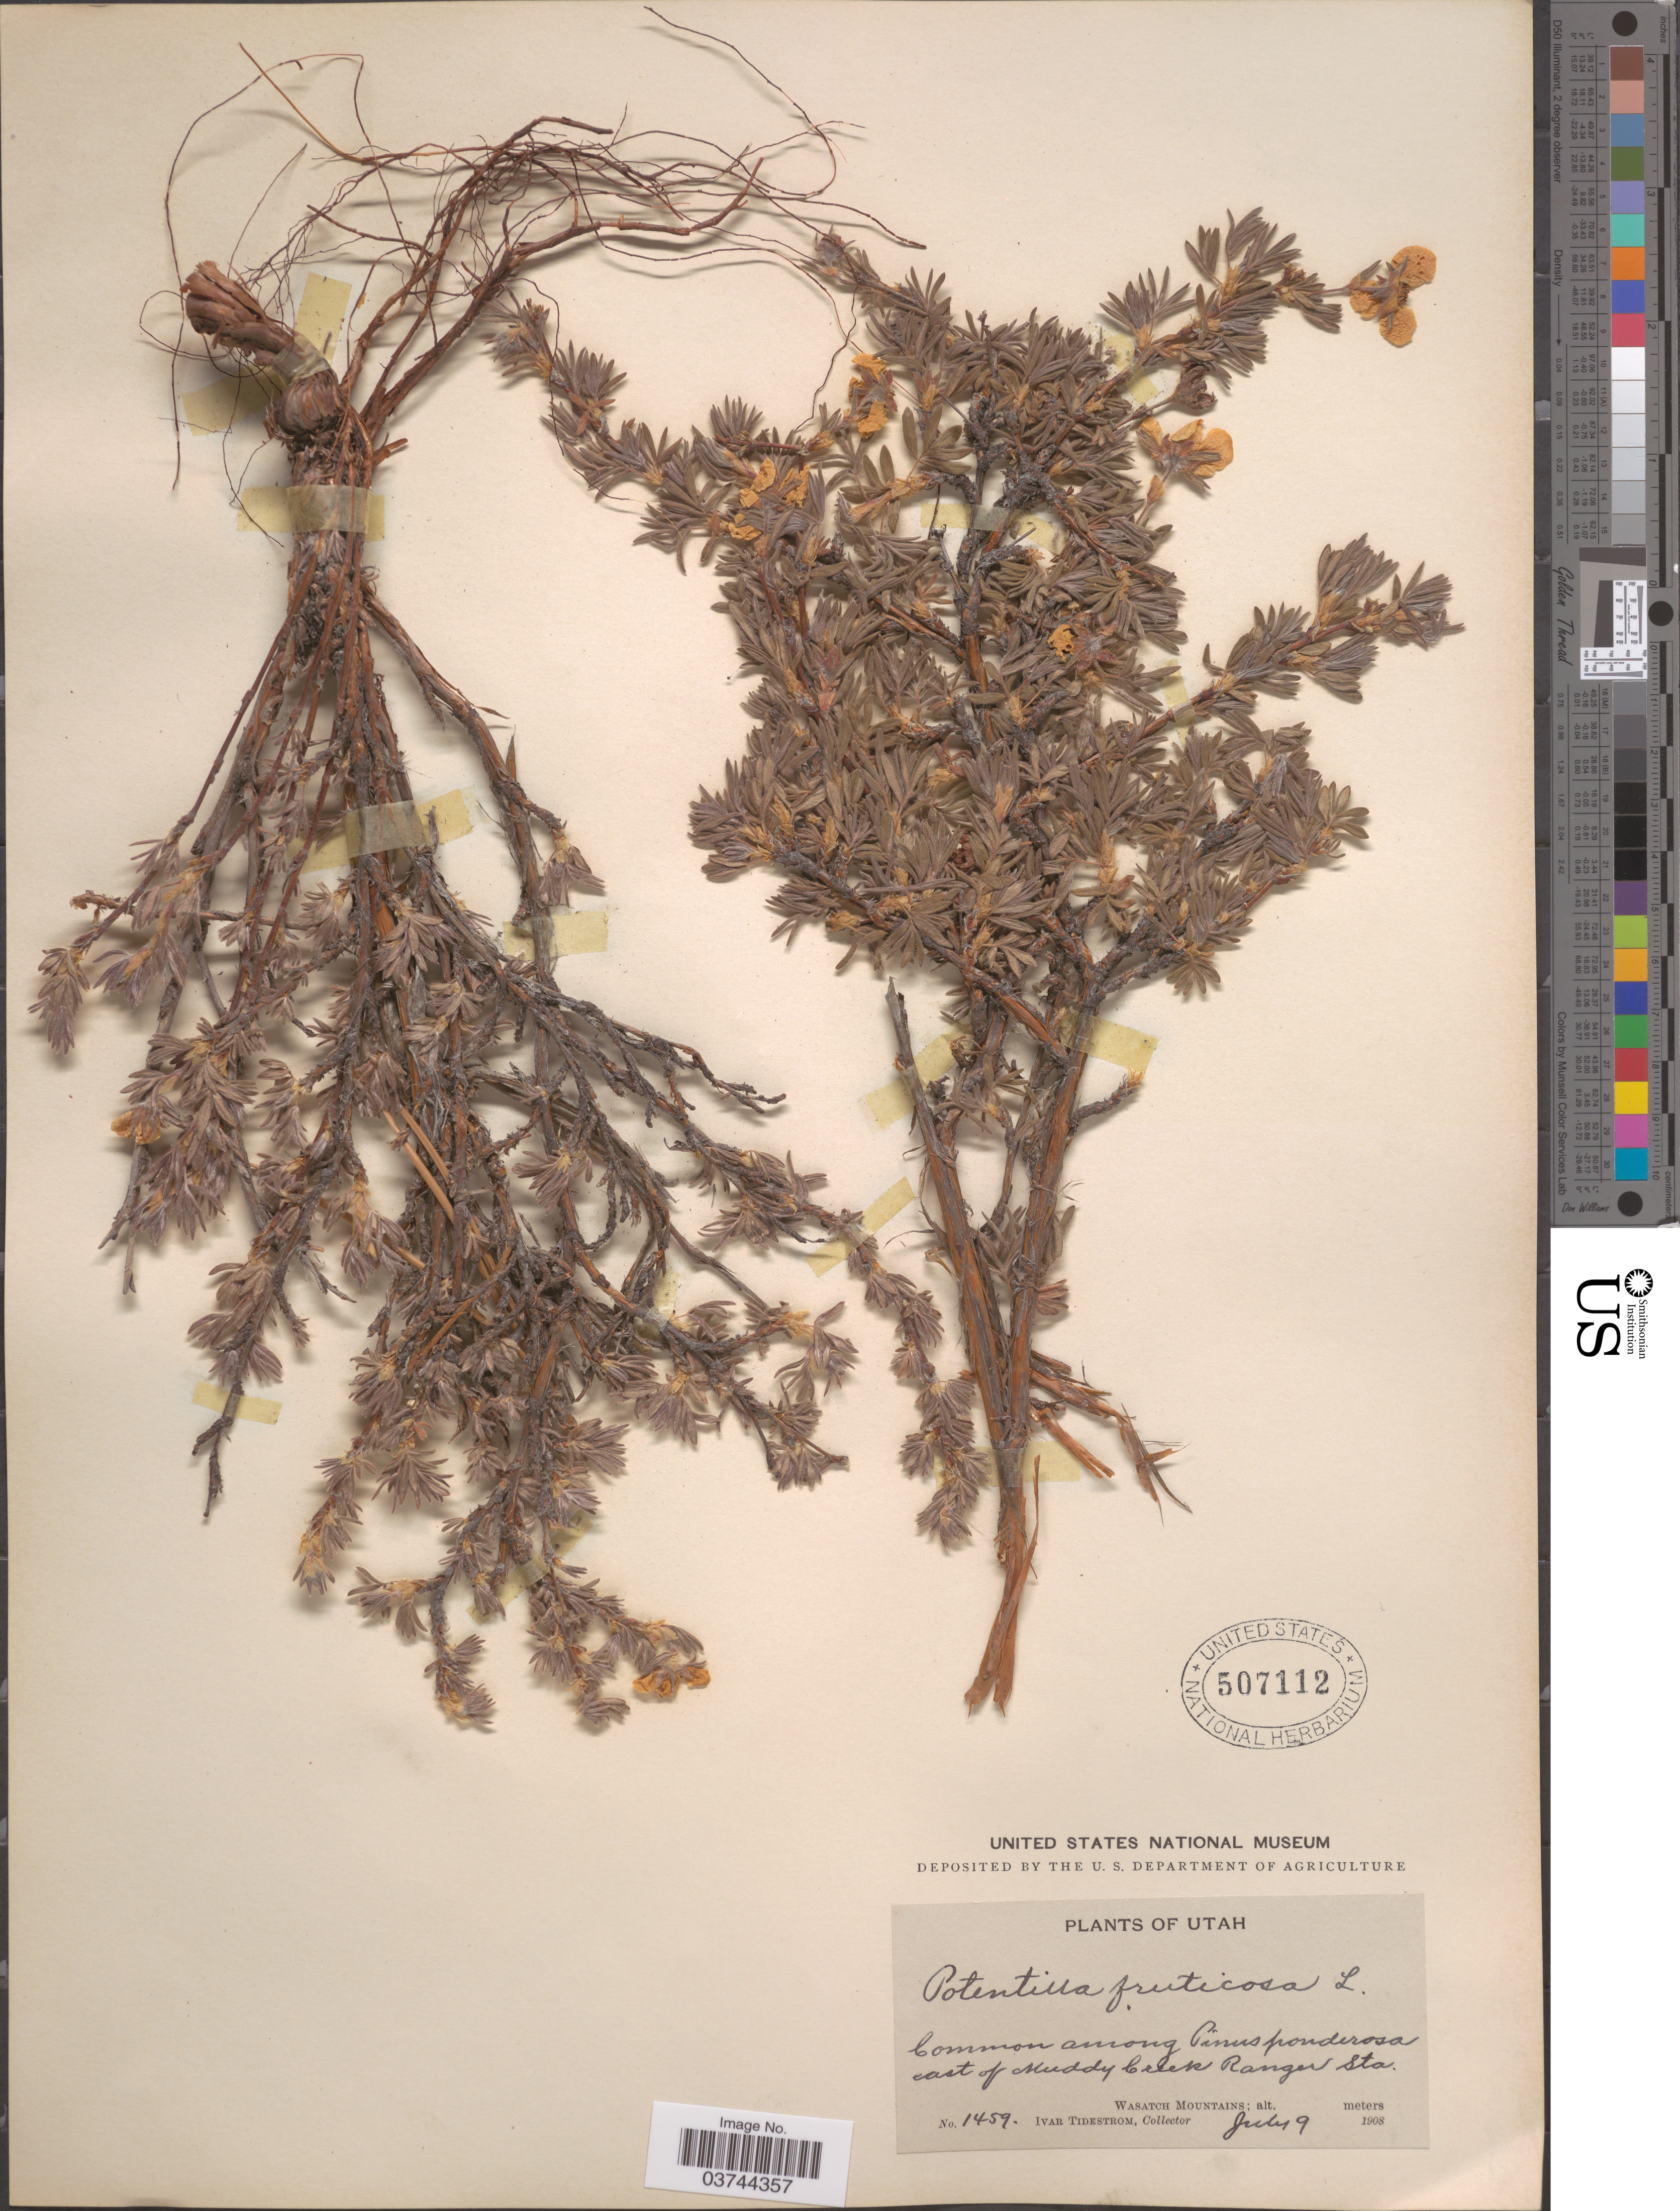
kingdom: Plantae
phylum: Tracheophyta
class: Magnoliopsida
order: Rosales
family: Rosaceae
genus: Dasiphora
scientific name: Dasiphora fruticosa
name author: (L.) Rydb.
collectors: I. F. Tidestrom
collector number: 1459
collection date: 1908-07-09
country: United States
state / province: Utah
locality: Common among Pinus ponderosa east of Muddy Creek Ranger Sta. Wasatch Mountains.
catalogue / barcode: US 507112